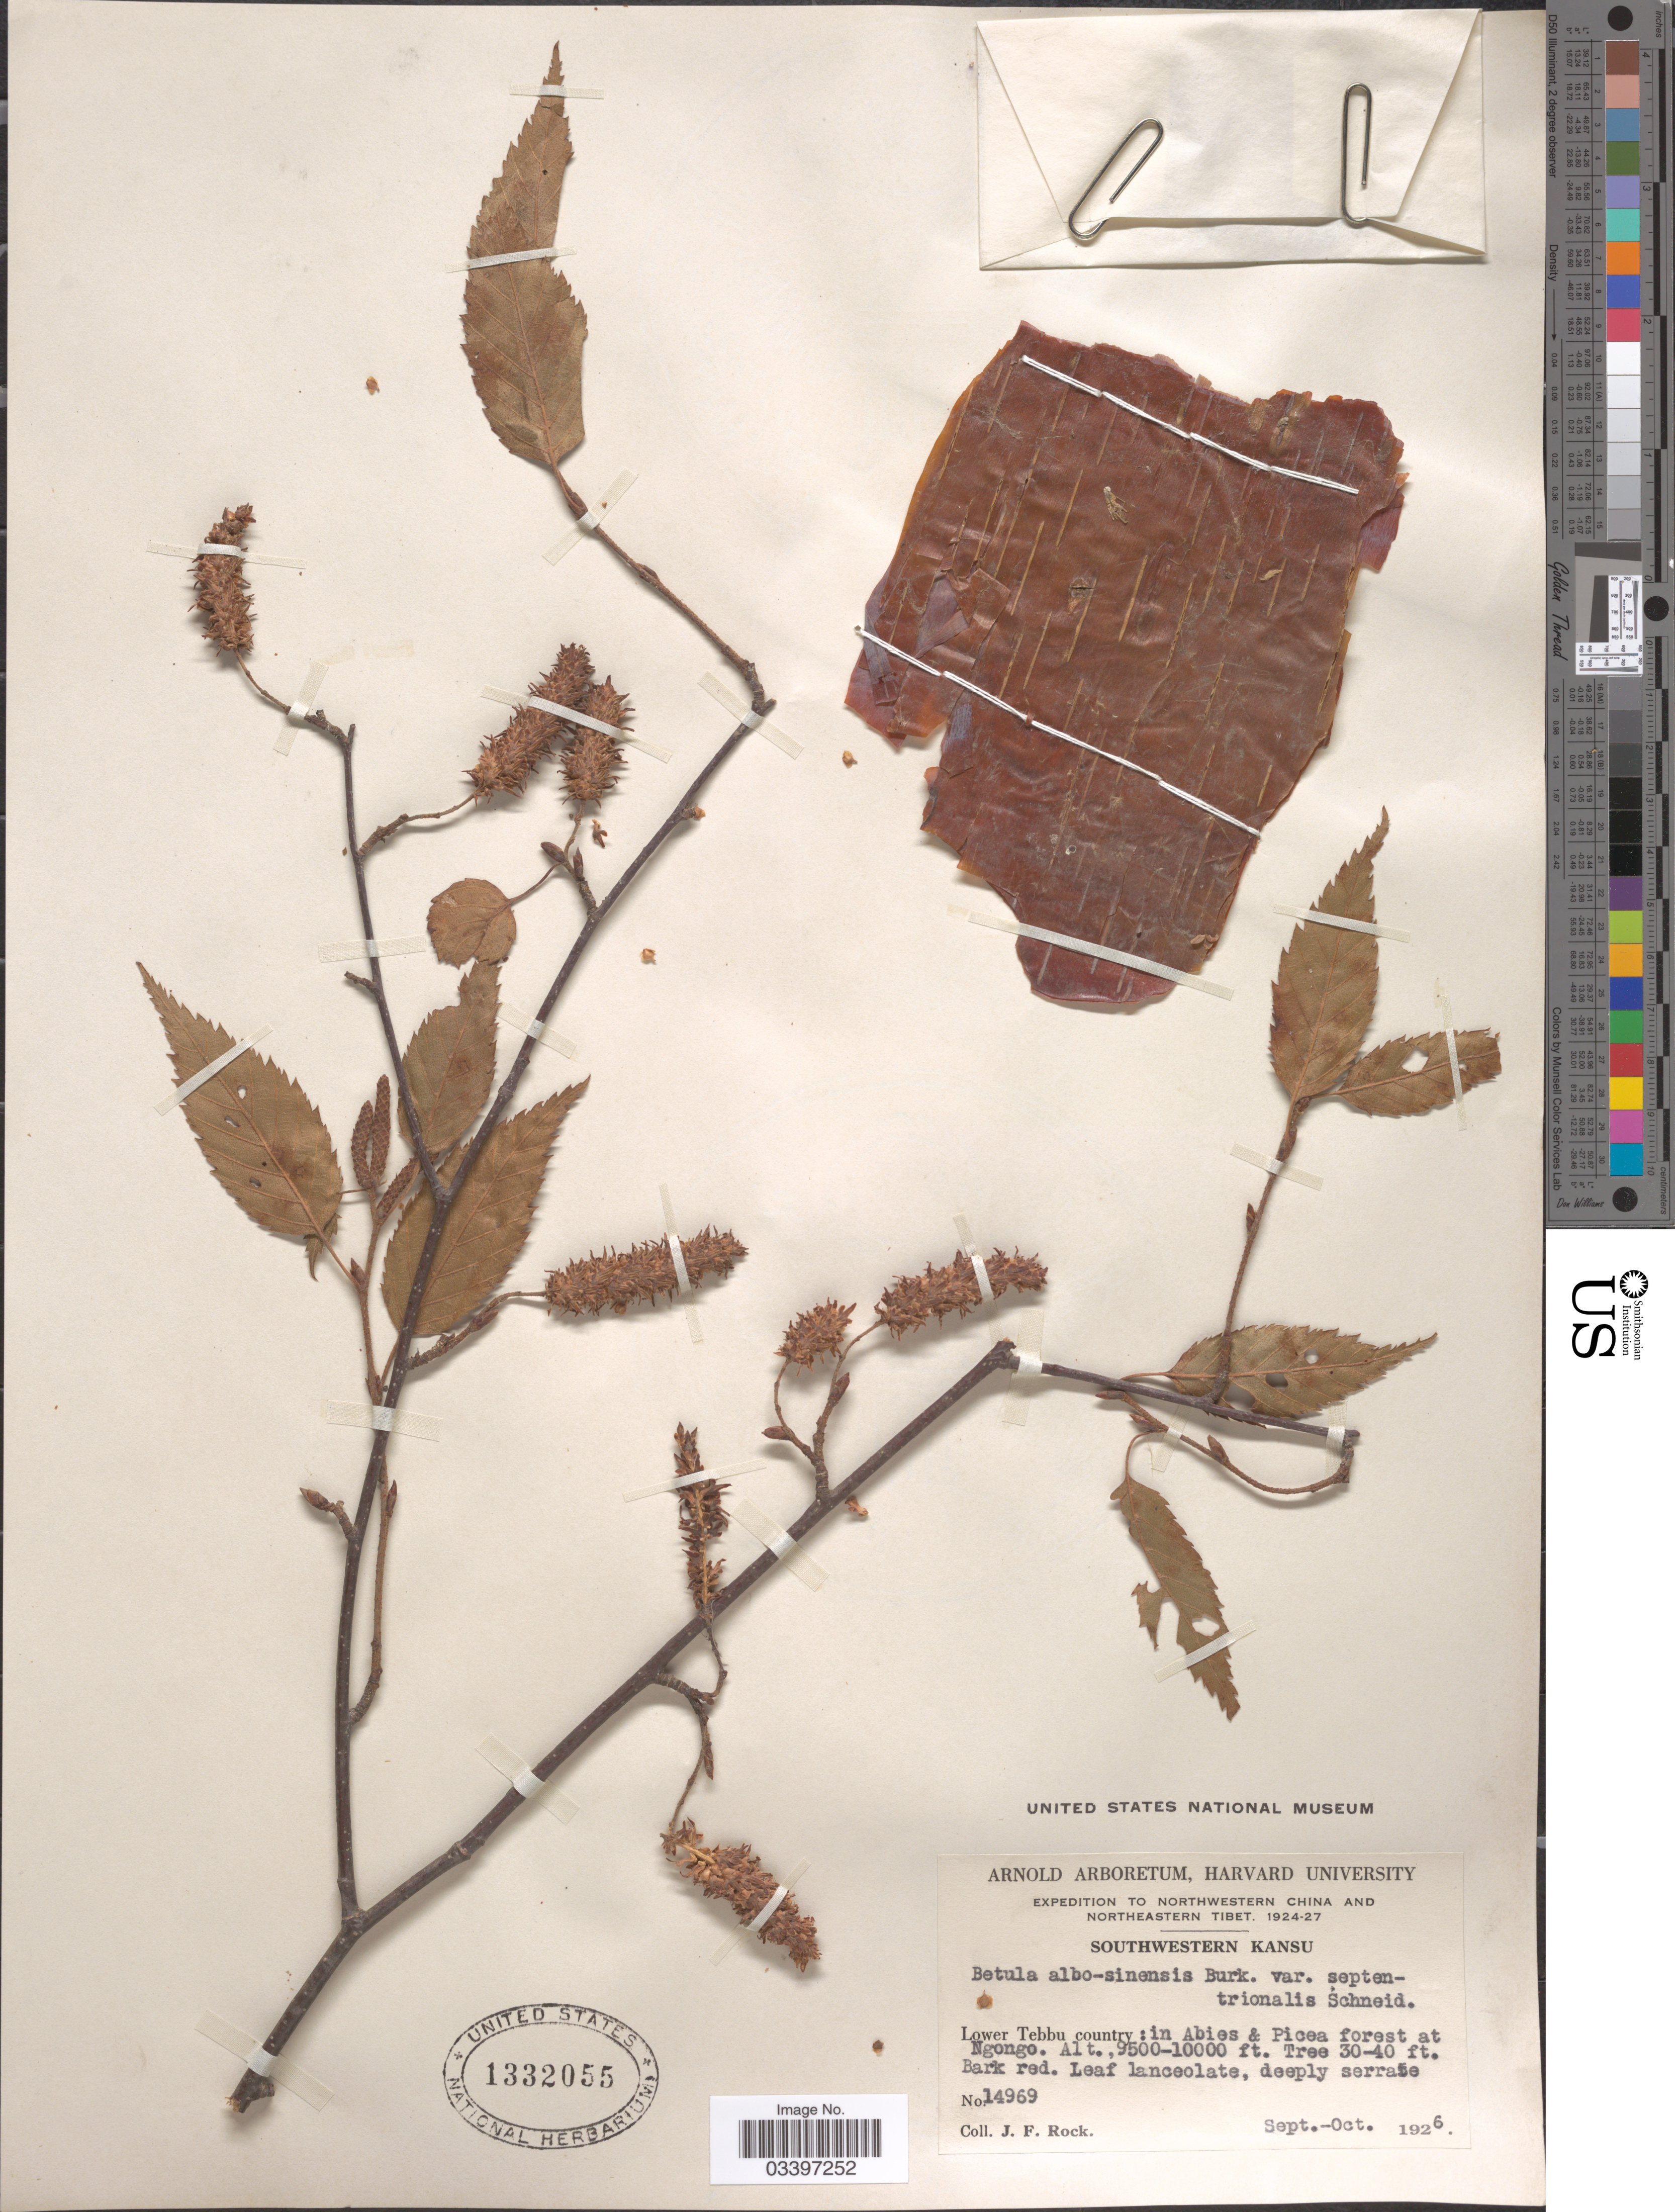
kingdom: Plantae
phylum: Tracheophyta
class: Magnoliopsida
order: Fagales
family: Betulaceae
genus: Betula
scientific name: Betula albosinensis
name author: Burkill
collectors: J. Rock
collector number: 14969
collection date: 1926-09/1926-10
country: China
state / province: Gansu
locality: Northwestern China and Northeastern Tibet. Southwestern Kansu. Lower Tebbu county: in Abies & Picea forest at Ngongo.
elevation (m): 2896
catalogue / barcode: US 1332055